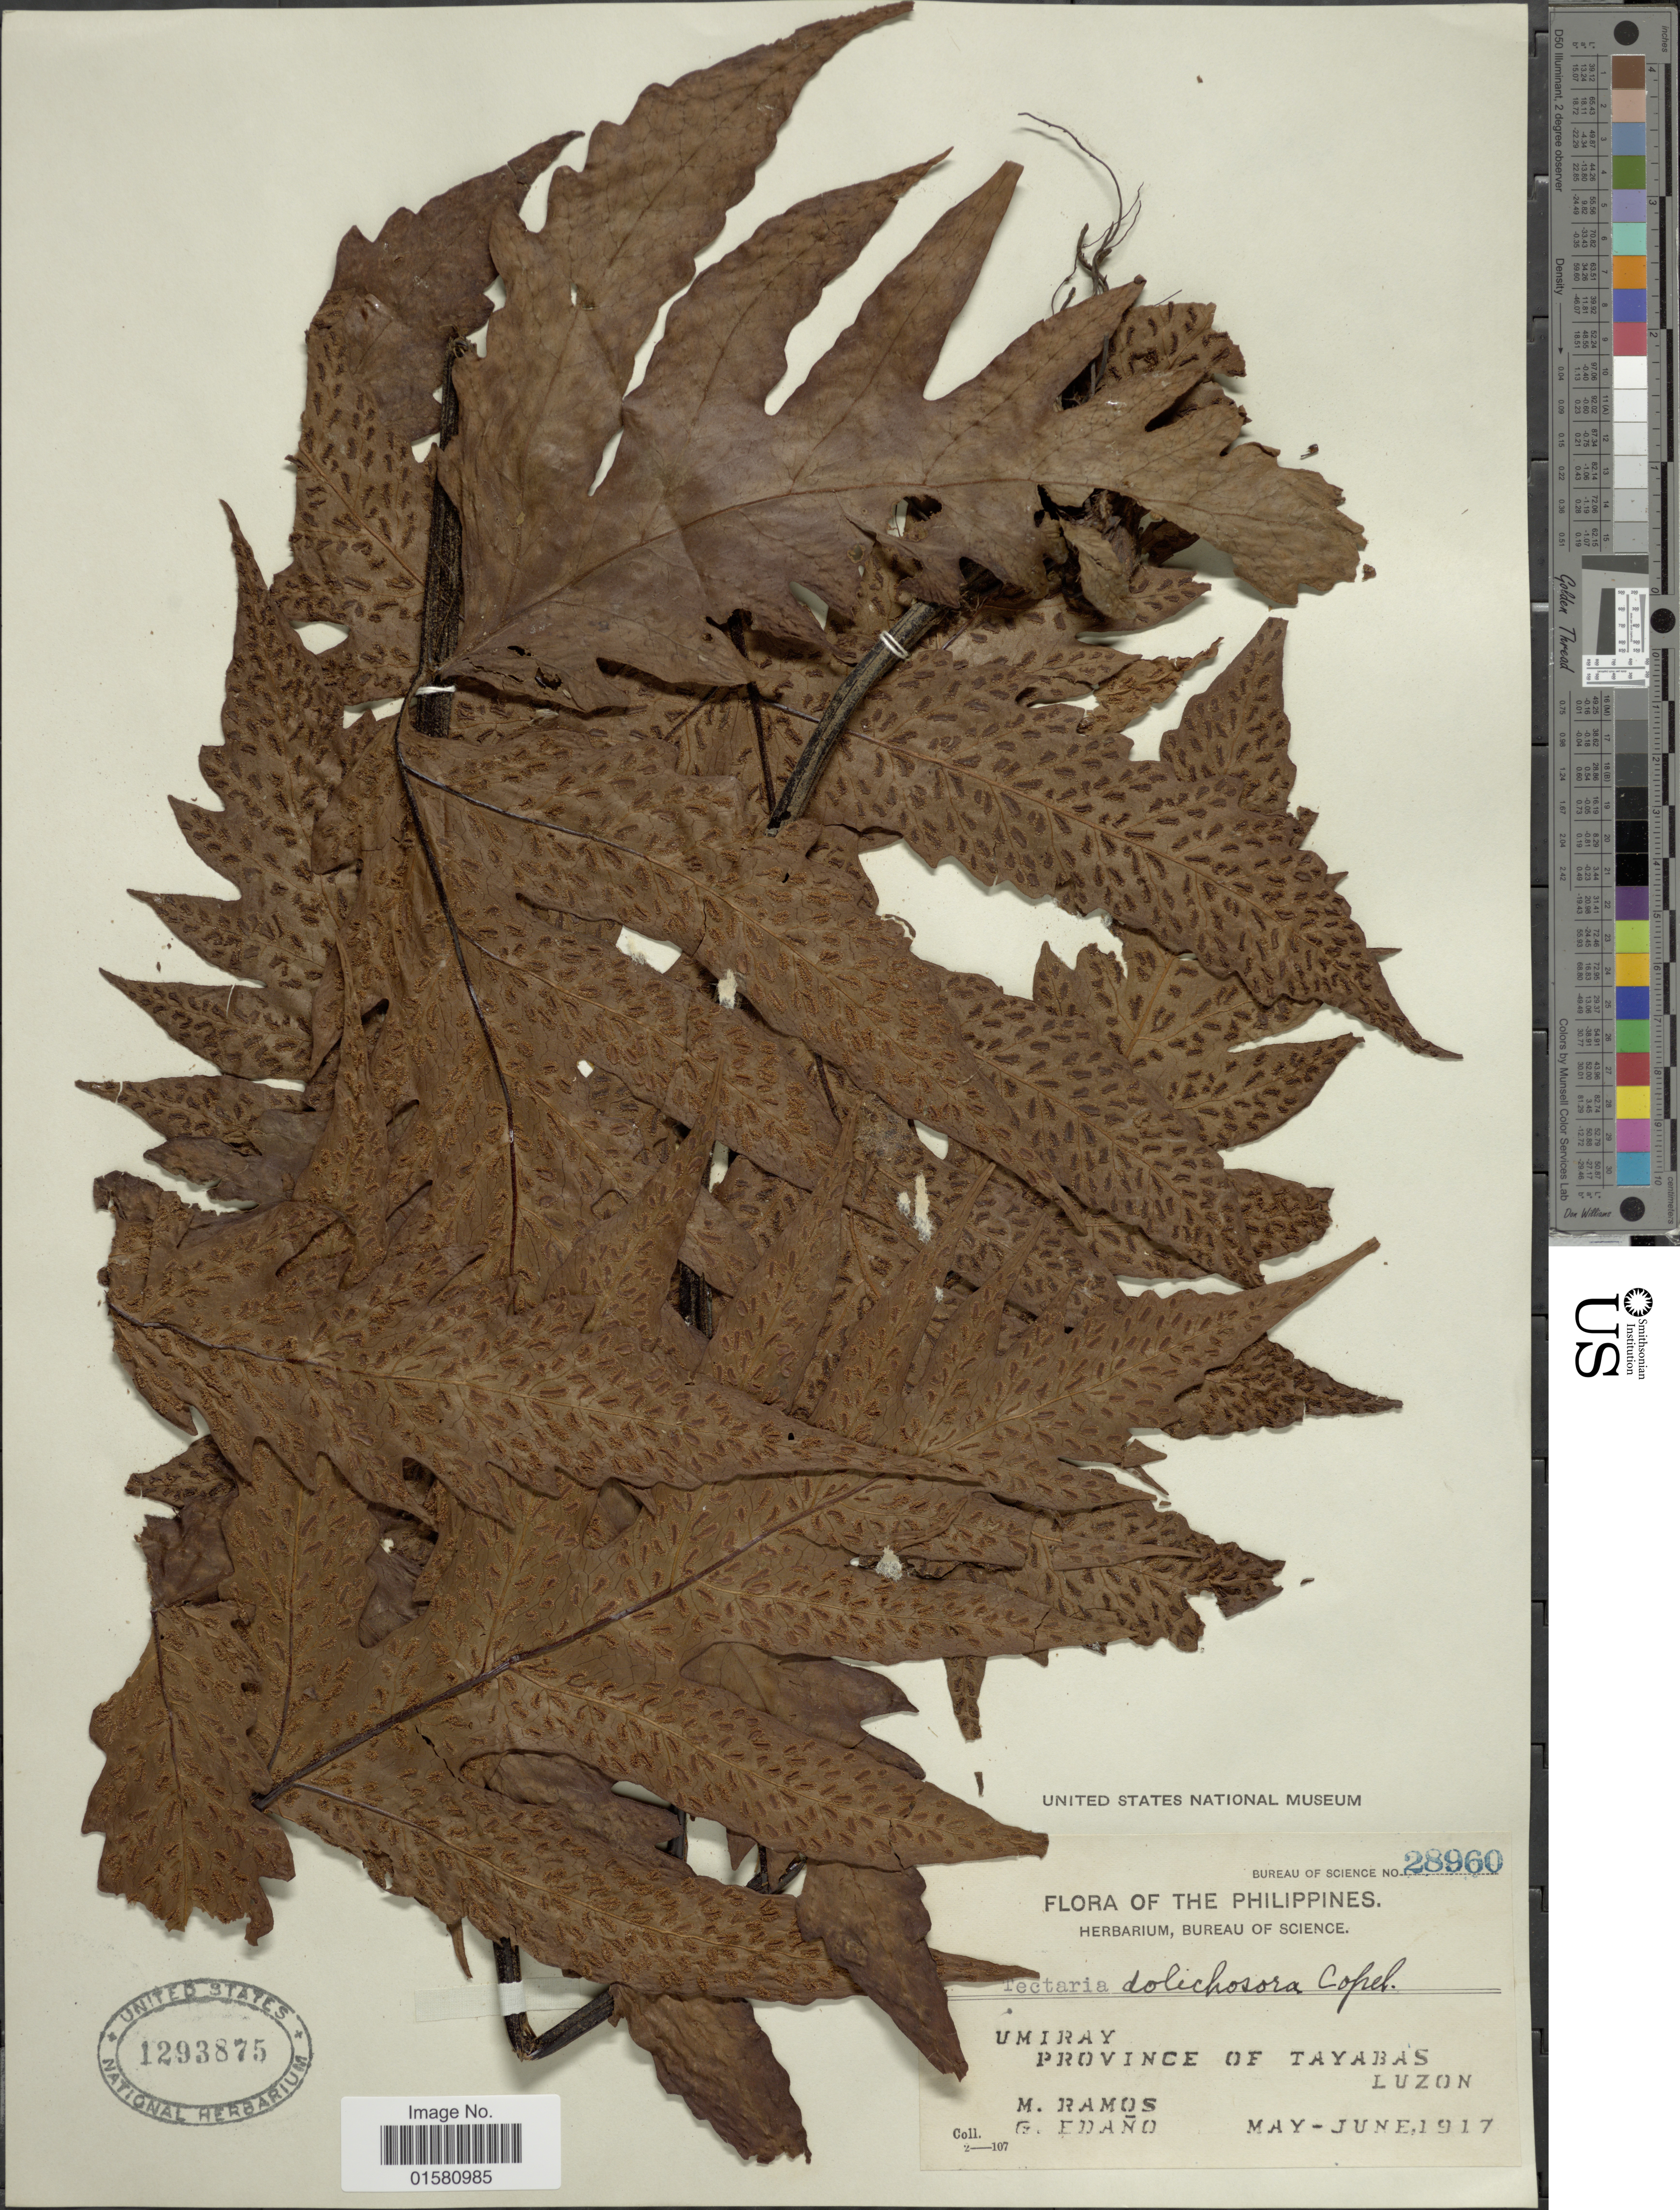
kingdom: Plantae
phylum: Tracheophyta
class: Polypodiopsida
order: Polypodiales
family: Tectariaceae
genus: Tectaria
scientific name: Tectaria dolichosora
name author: Copel.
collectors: M. Ramos & G. Edaño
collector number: Bureau of Science 28960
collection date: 1917-05/1917-06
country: Philippines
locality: Umiray. Province of Tayabas Luzon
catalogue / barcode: US 1293875